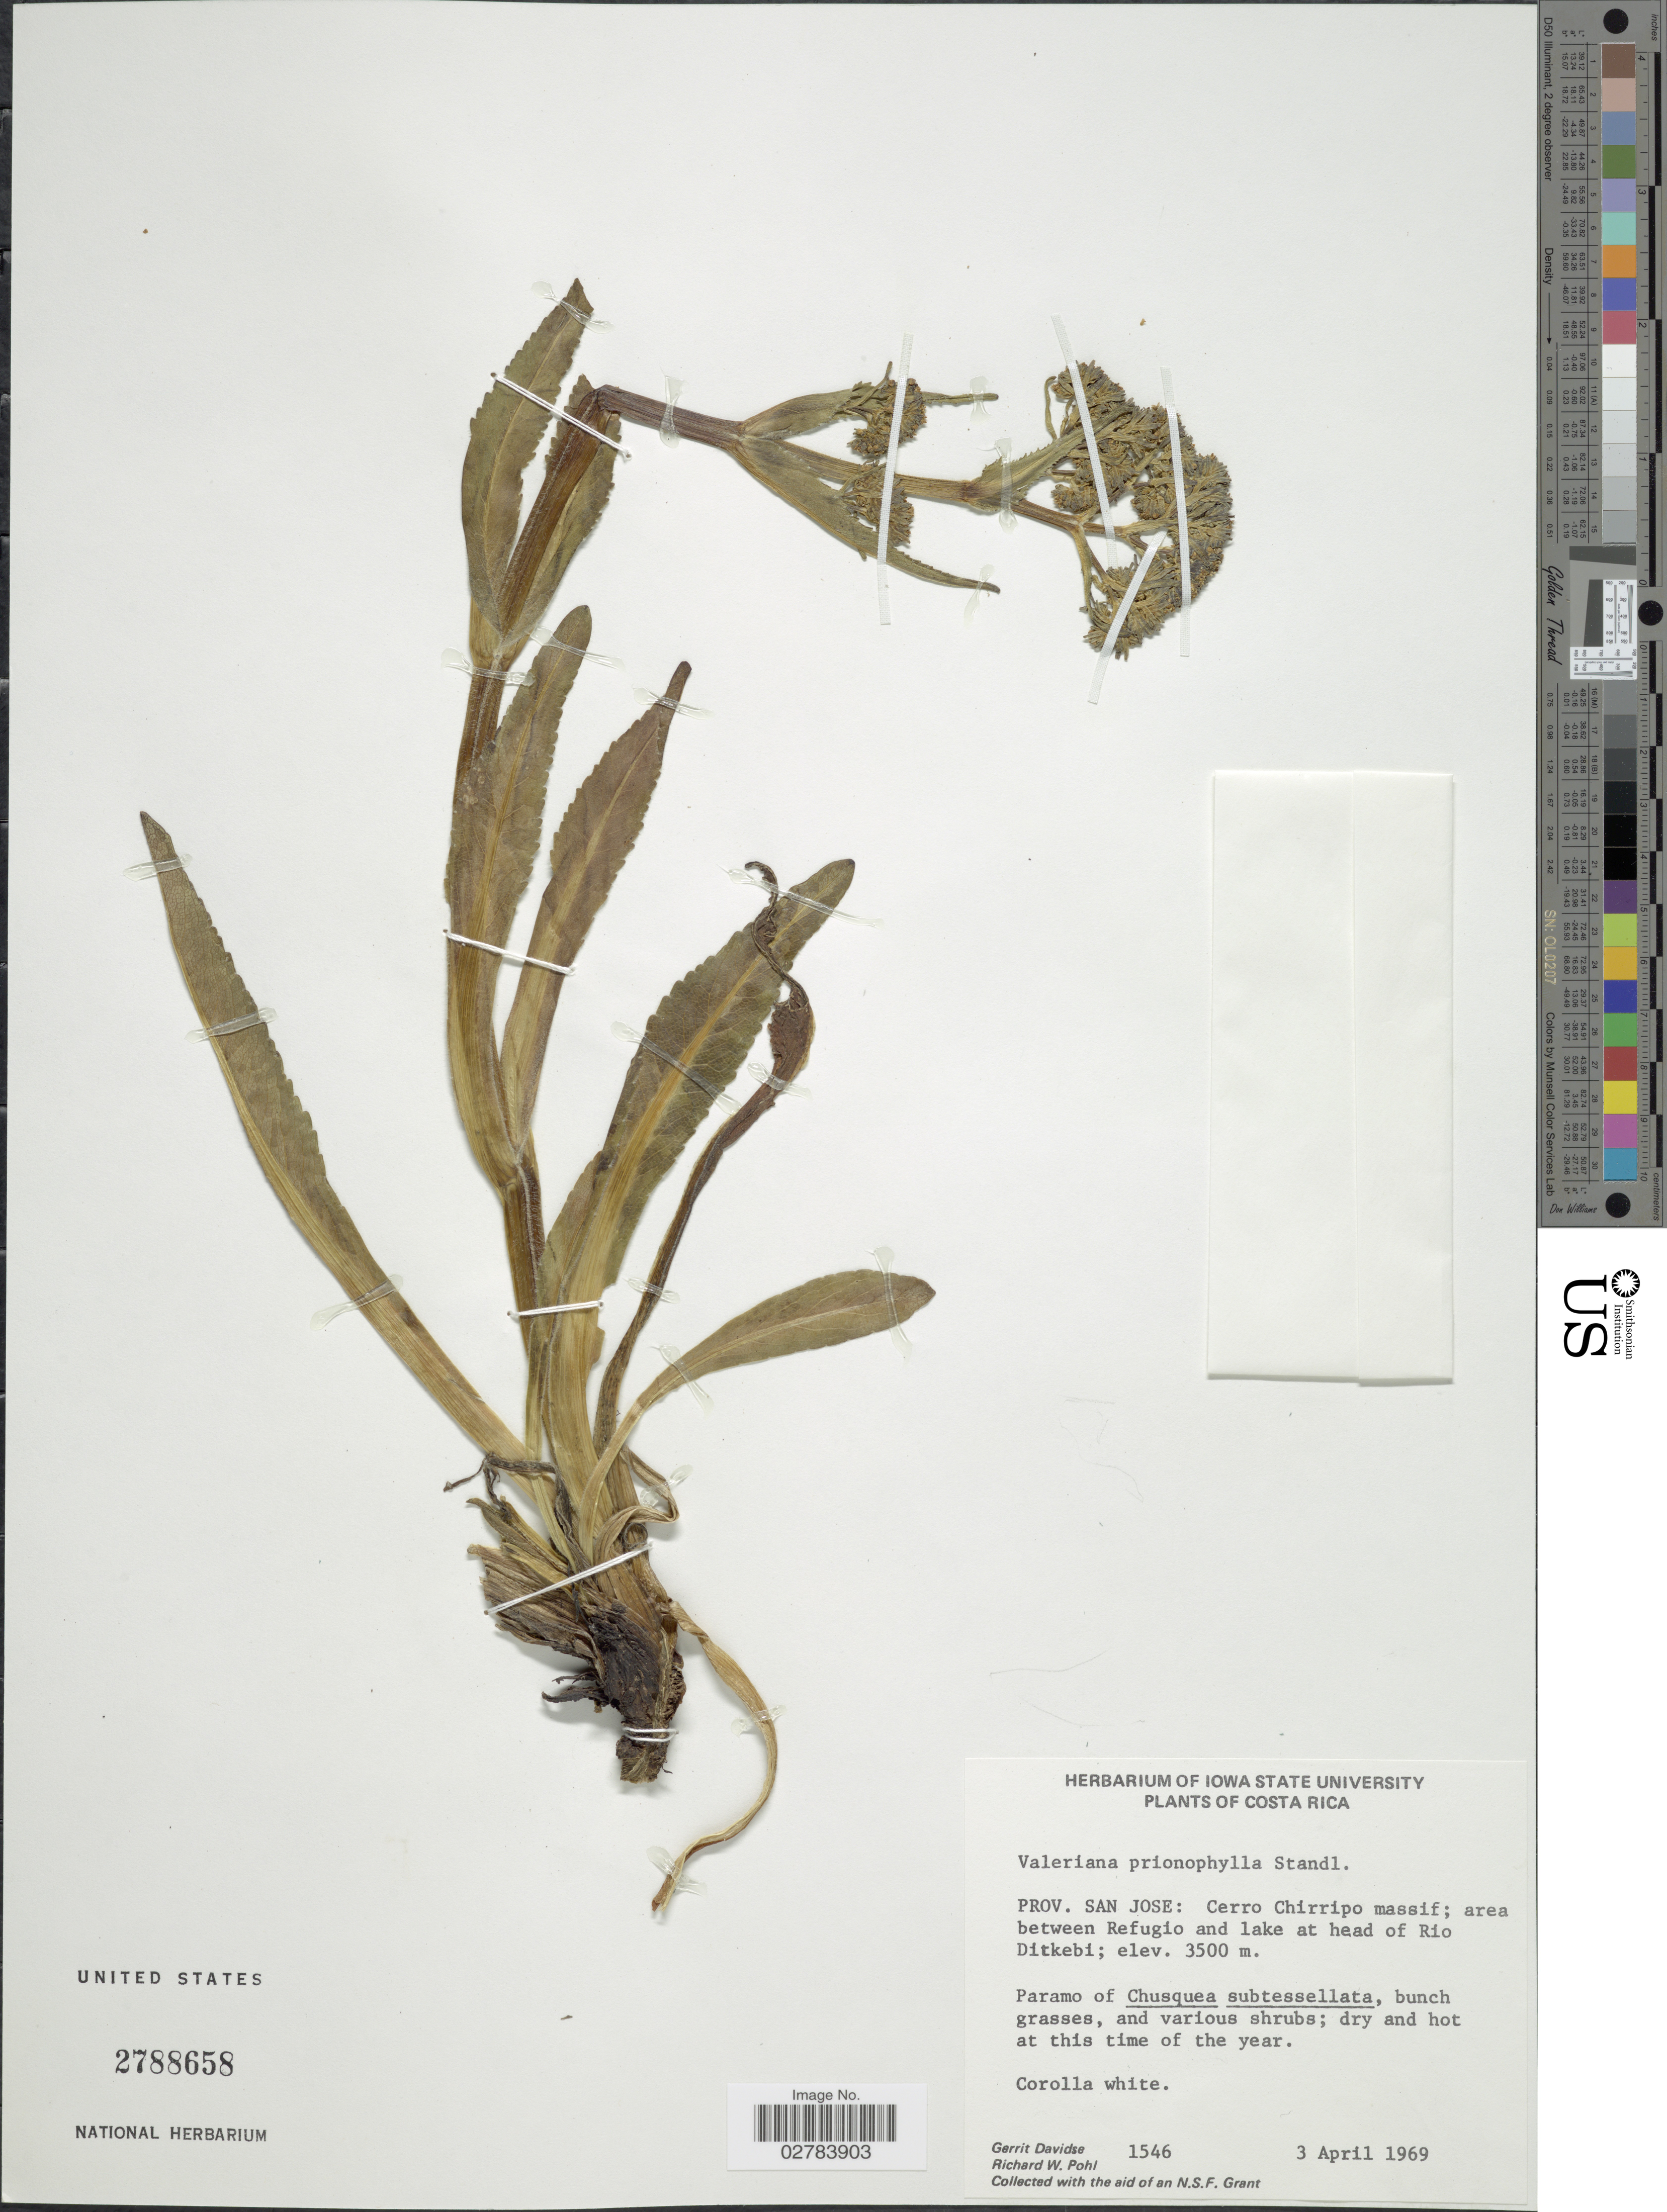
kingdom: Plantae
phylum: Tracheophyta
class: Magnoliopsida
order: Dipsacales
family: Caprifoliaceae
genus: Valeriana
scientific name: Valeriana prionophylla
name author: Standl.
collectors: G. Davidse & R. W. Pohl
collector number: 1546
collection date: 1969-04-03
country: Costa Rica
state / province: San José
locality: Cerro Chirripo massif; area between Refugio and lake at head of Rio Ditkebi.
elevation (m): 3500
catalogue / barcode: US 2788658